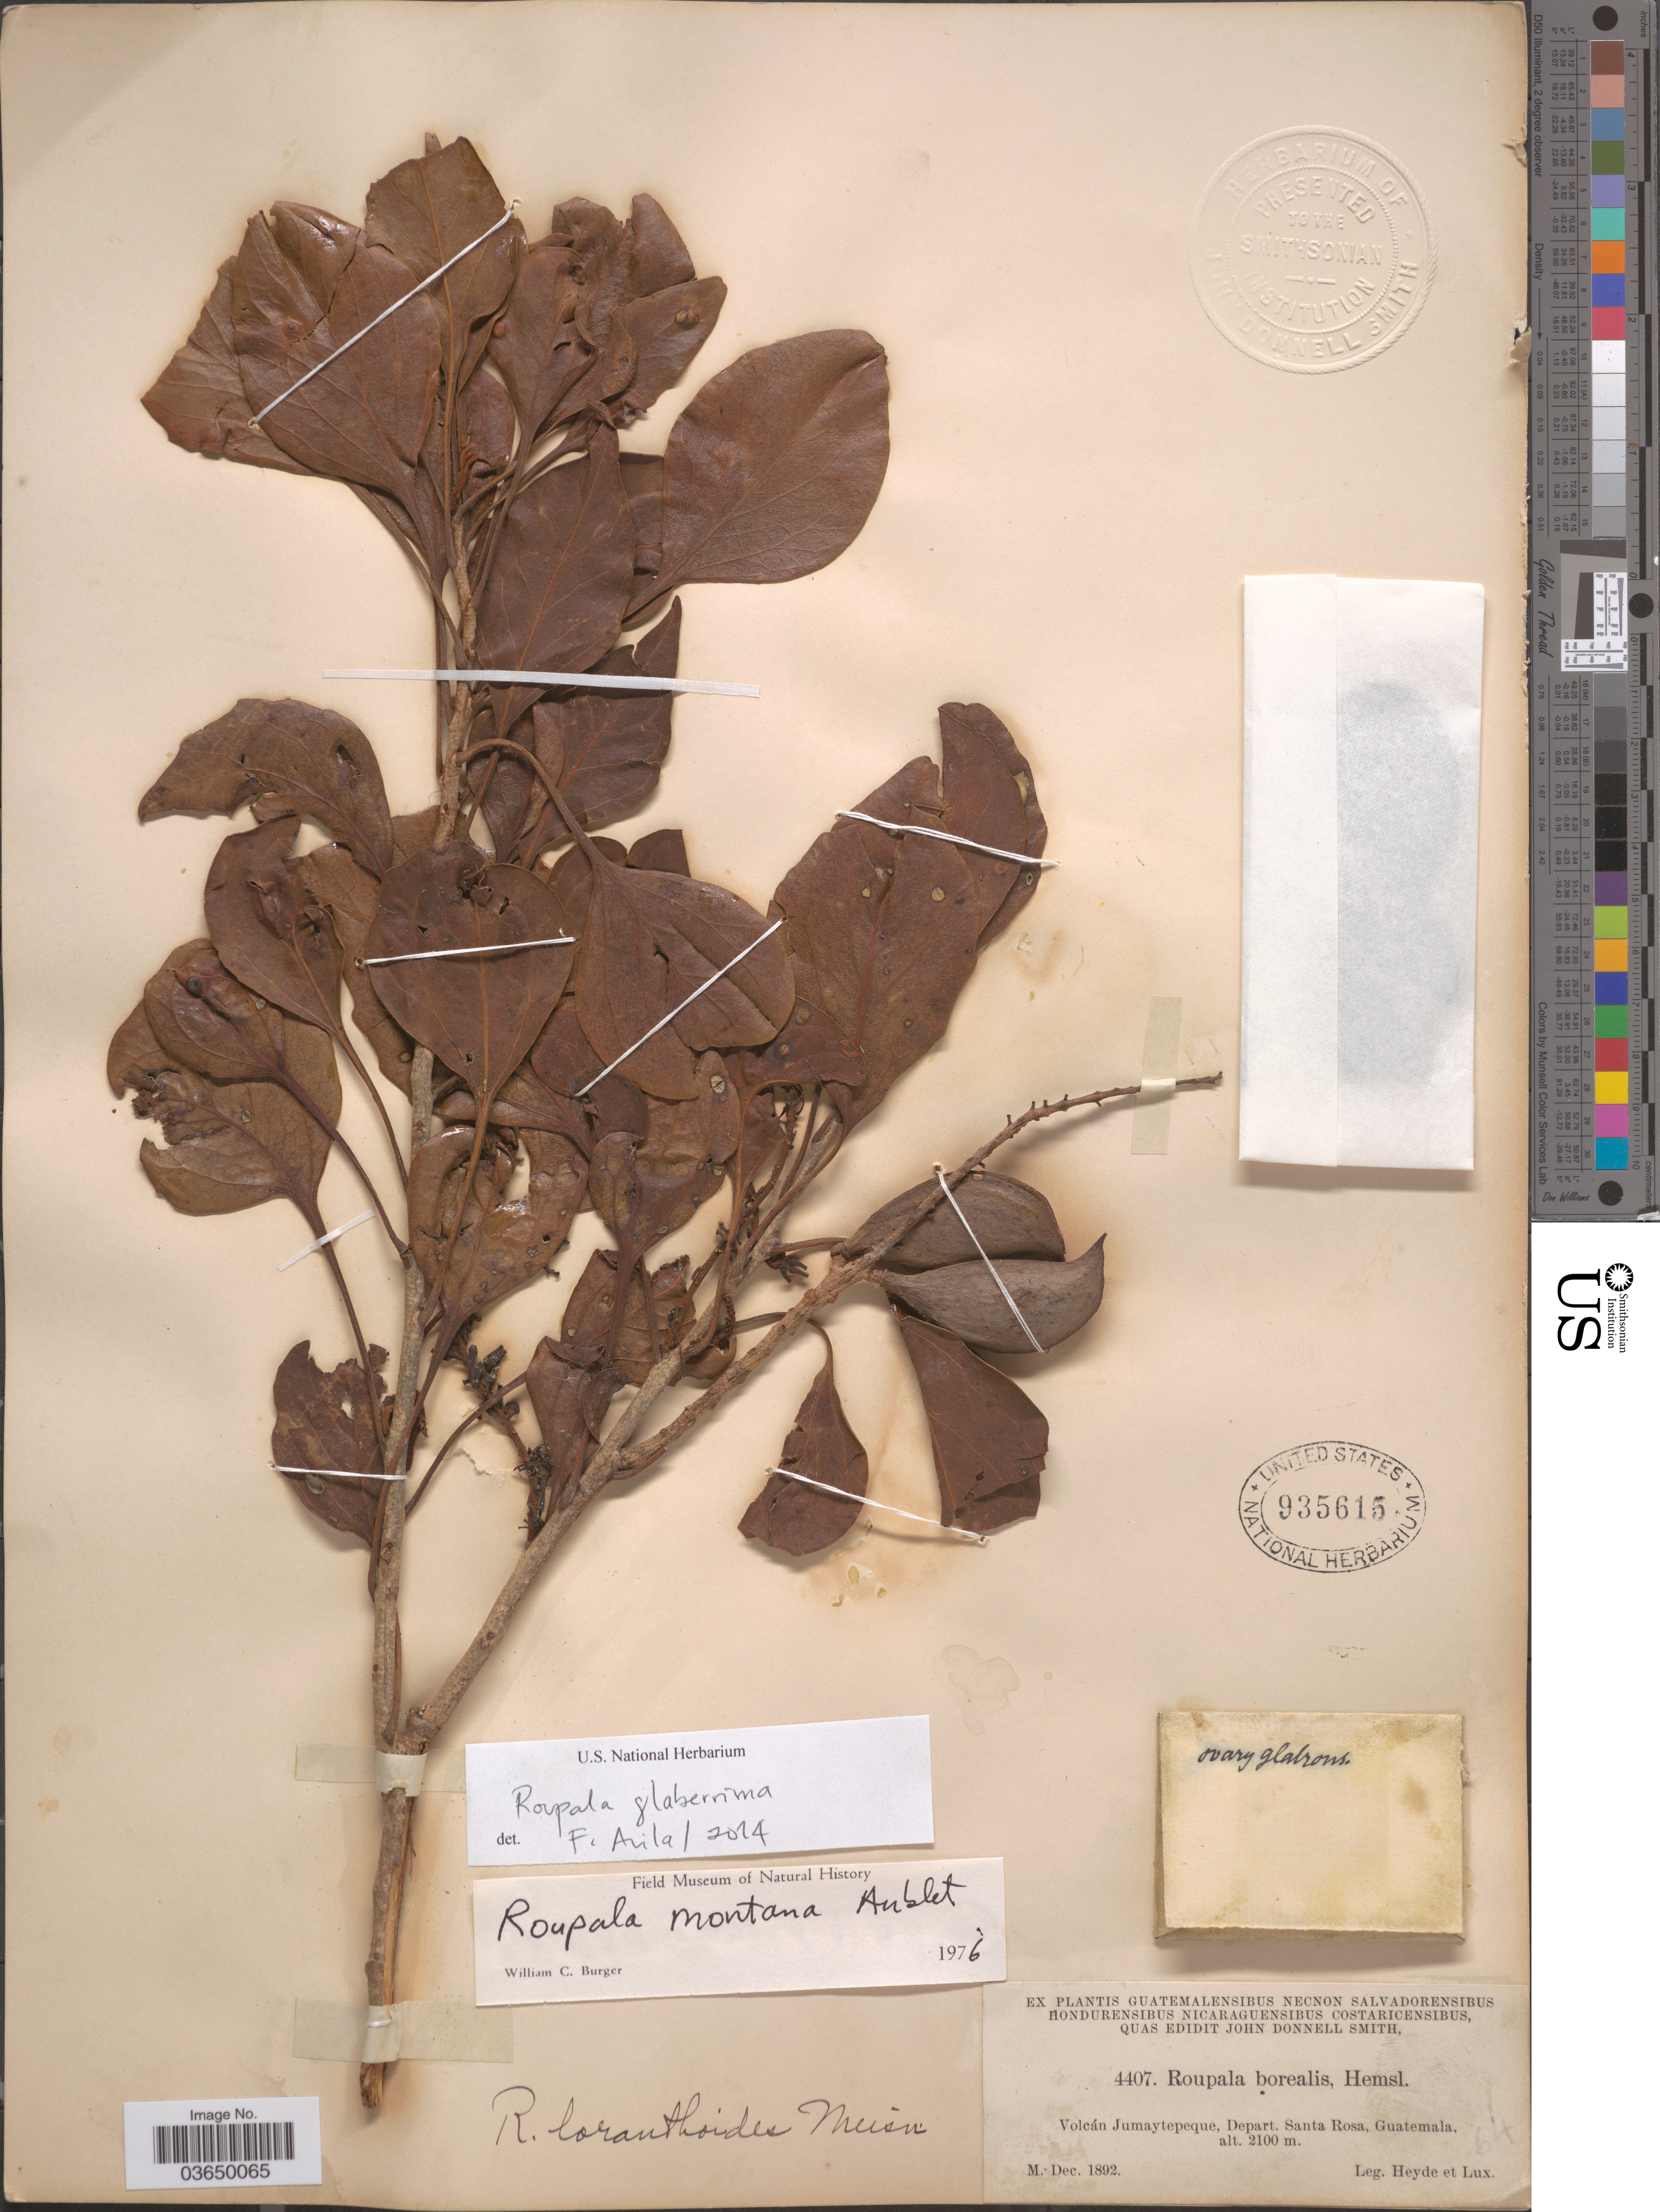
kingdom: Plantae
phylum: Tracheophyta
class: Magnoliopsida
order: Proteales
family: Proteaceae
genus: Roupala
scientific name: Roupala glaberrima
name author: Pittier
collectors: Heyde & Lux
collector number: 4407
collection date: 1892-12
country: Guatemala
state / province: Santa Rosa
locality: Volcán Jumaytepeque, Depart. Santa Rosa.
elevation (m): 2100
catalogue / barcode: US 935615